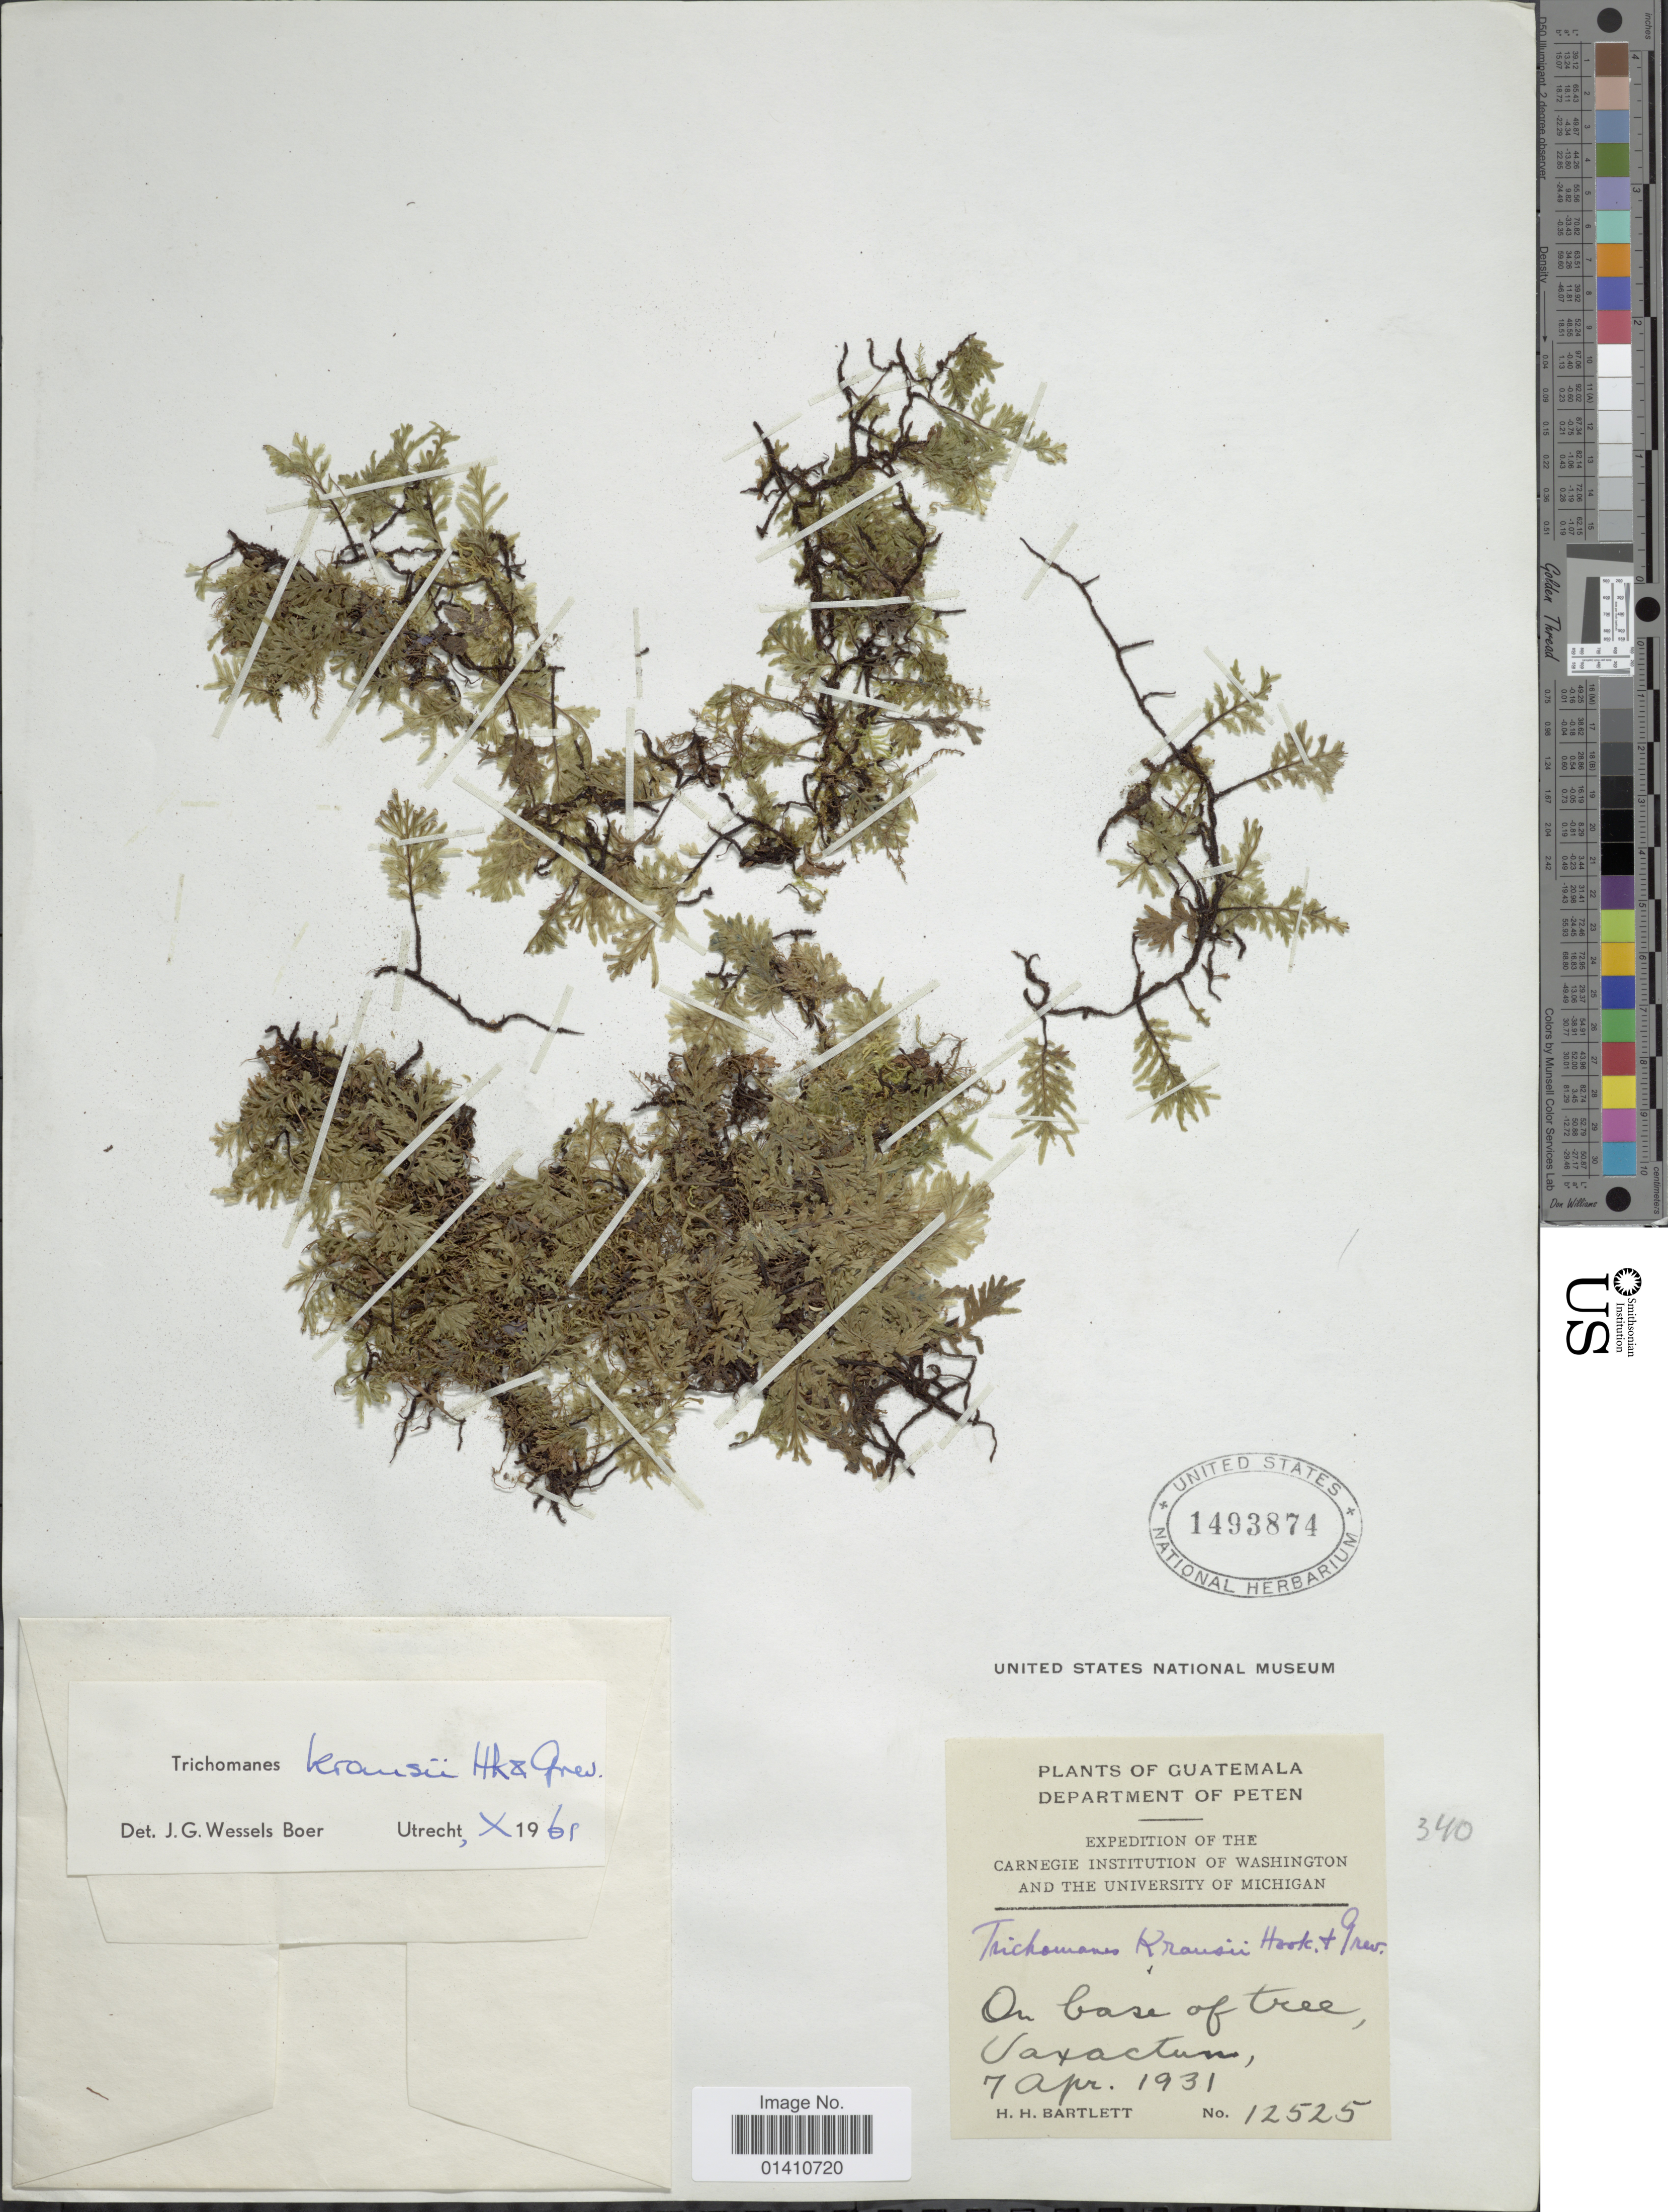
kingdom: Plantae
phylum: Tracheophyta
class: Polypodiopsida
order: Hymenophyllales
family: Hymenophyllaceae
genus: Didymoglossum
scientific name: Didymoglossum kraussii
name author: (Hook. & Grev.) C. Presl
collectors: H. H. Bartlett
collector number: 12525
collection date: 1931-04-07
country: Guatemala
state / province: El Petén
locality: Department of Peten. On base of tree Uaxactun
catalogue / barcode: US 1493874